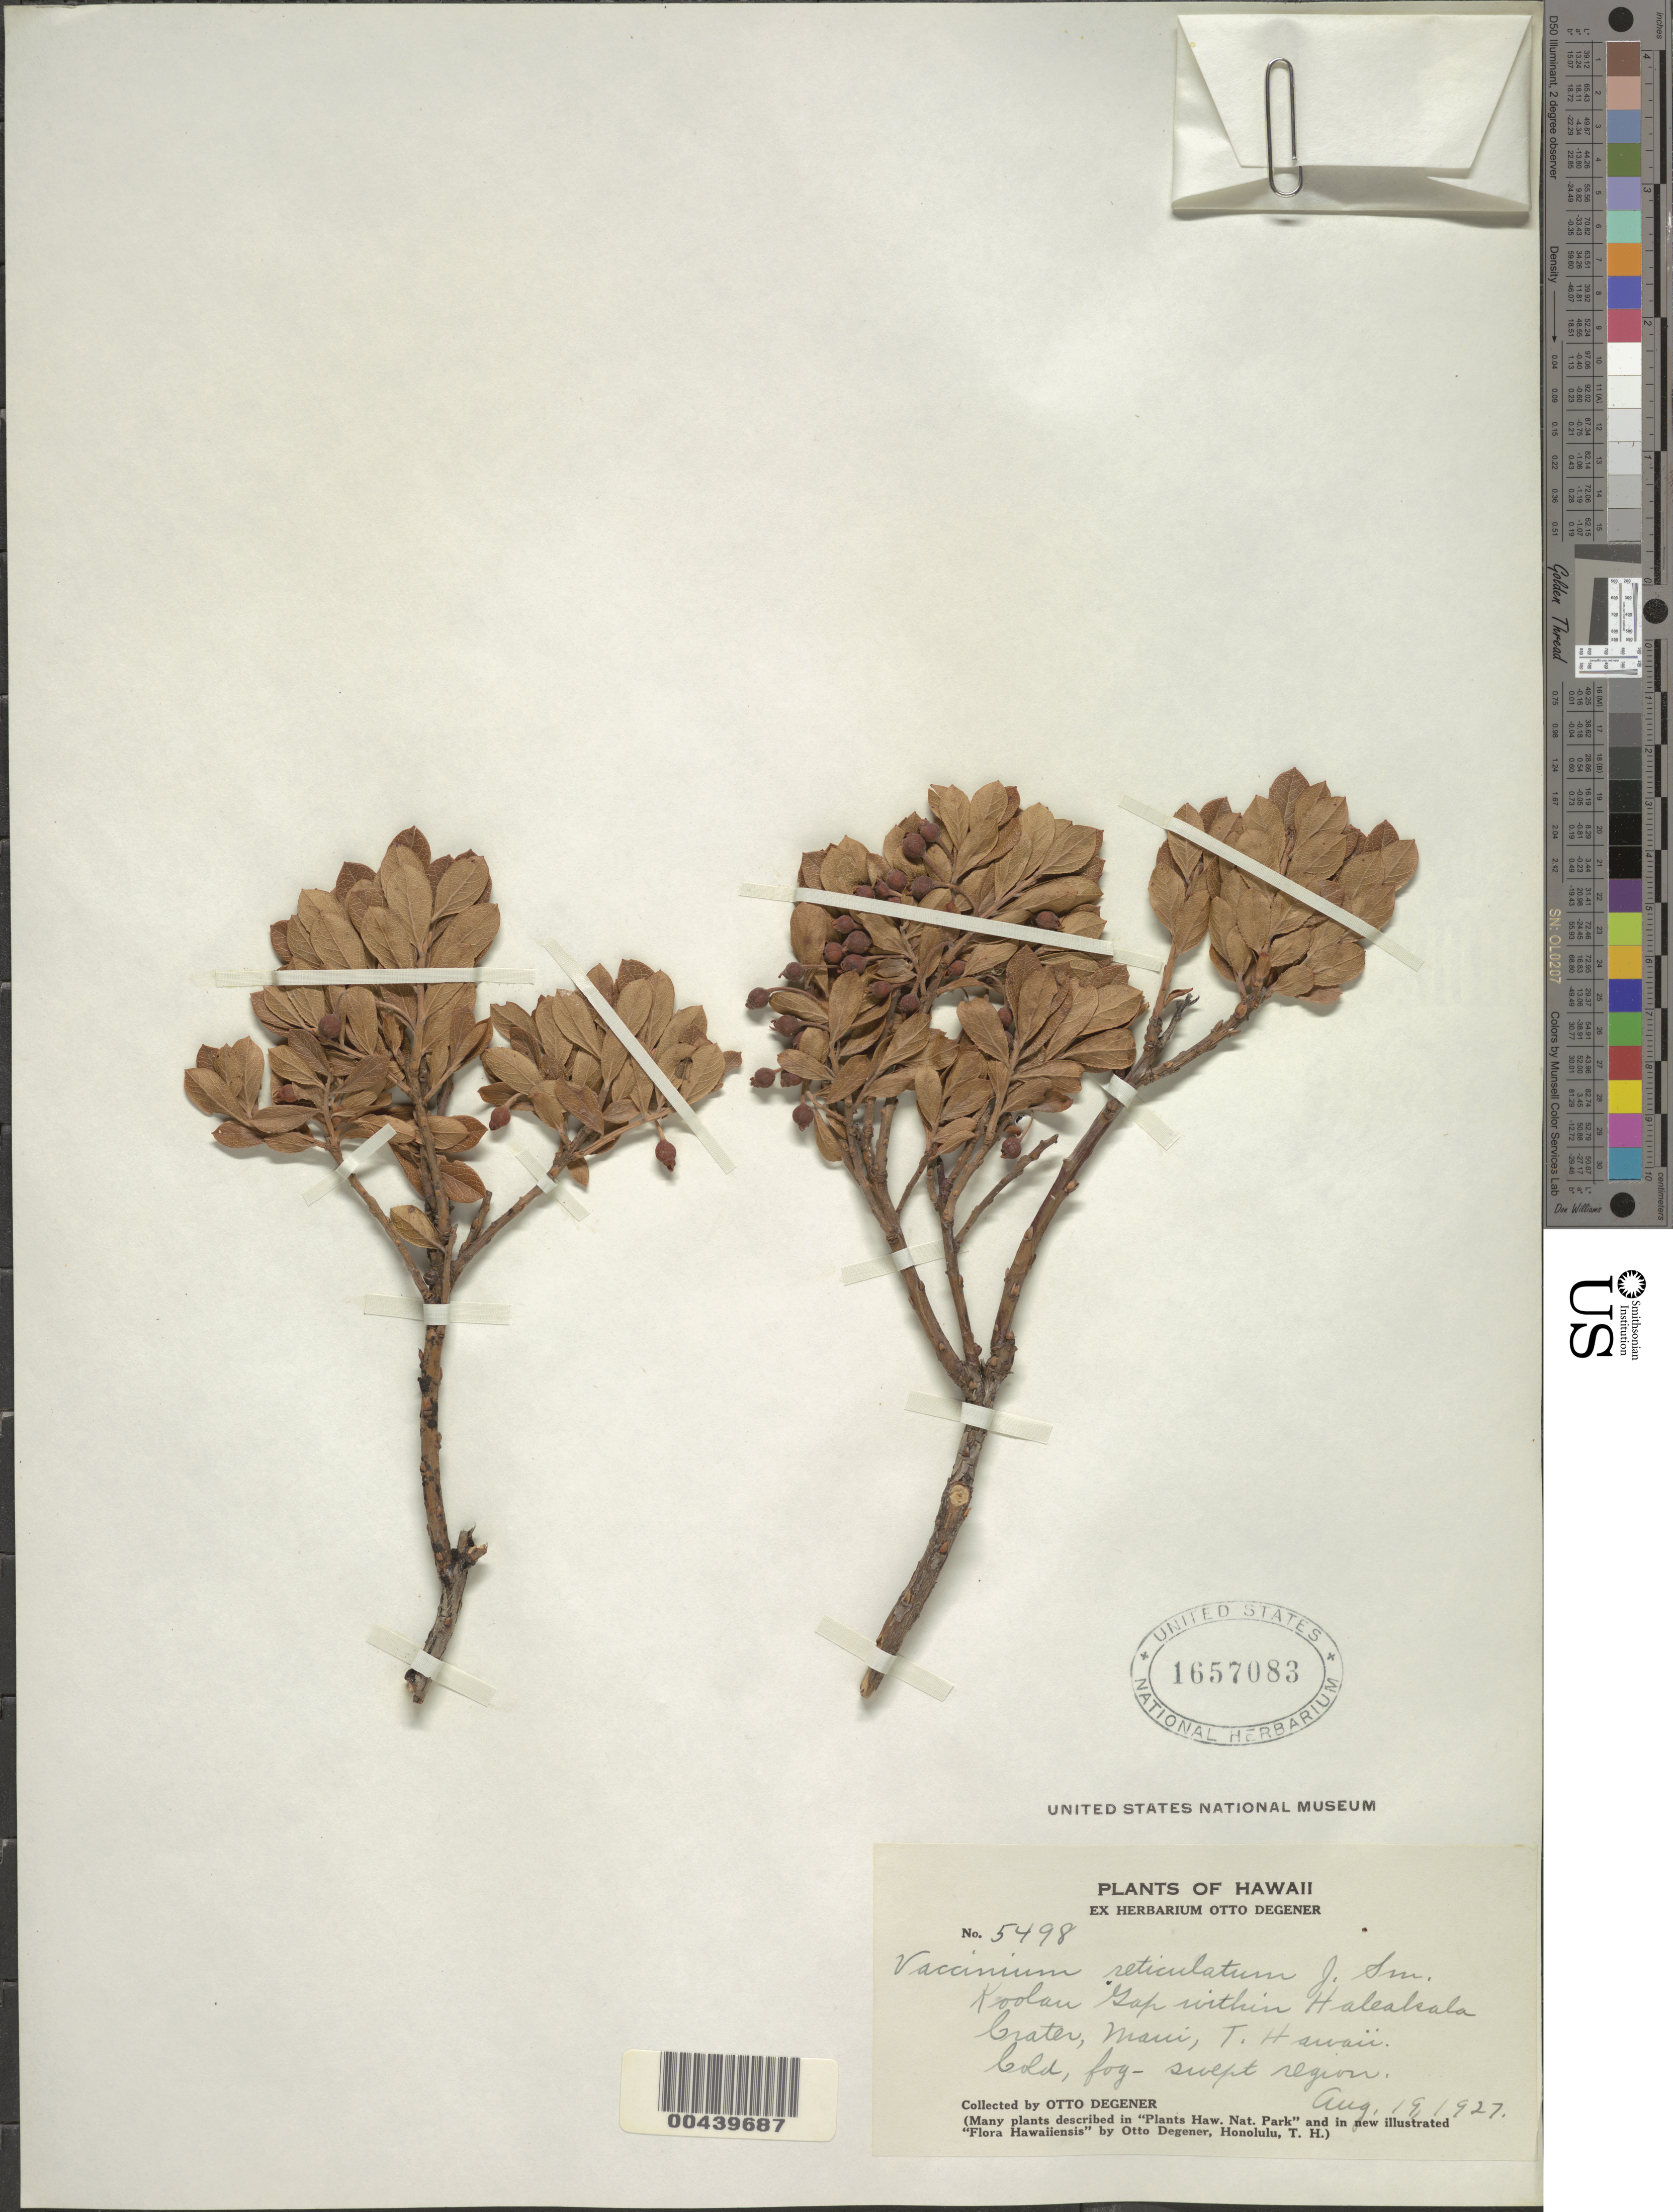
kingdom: Plantae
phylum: Tracheophyta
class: Magnoliopsida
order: Ericales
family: Ericaceae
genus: Vaccinium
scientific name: Vaccinium reticulatum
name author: Sm.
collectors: O. Degener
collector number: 5498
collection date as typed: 19 Aug 1927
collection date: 1927-08-19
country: United States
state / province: Hawaii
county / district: Maui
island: Maui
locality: Koolau Gap within Haleakala Crater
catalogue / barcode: US 1657083